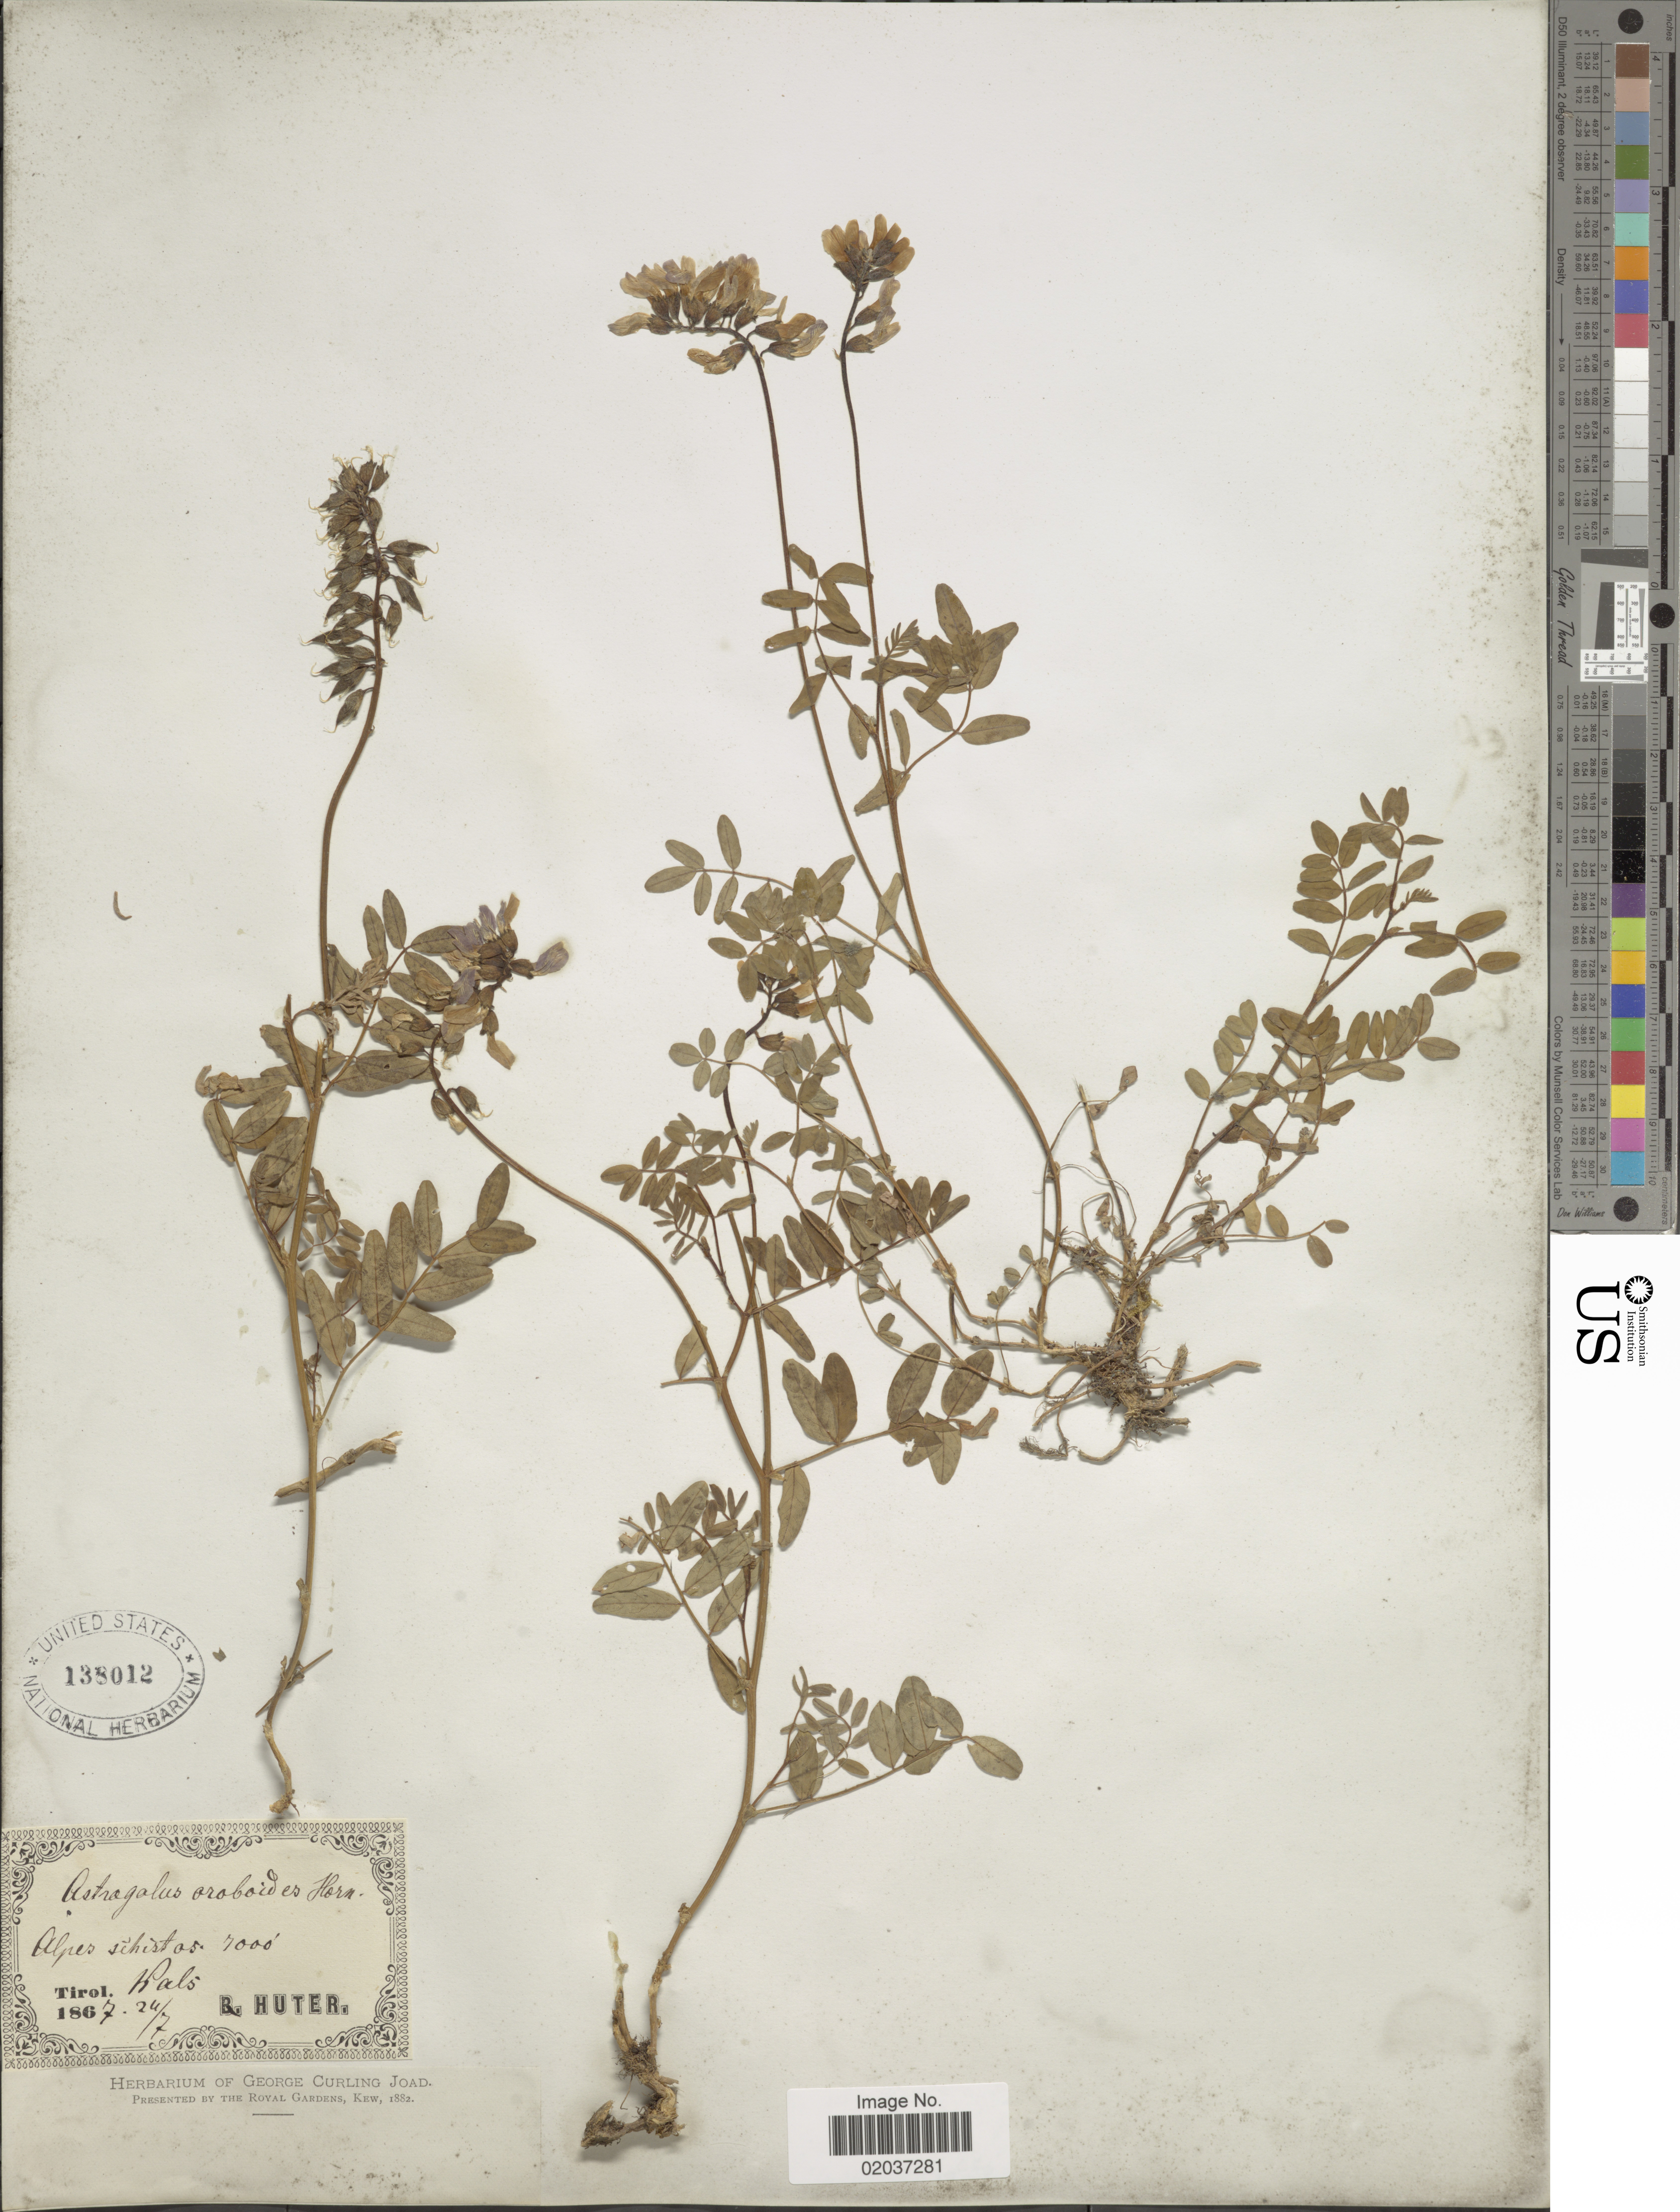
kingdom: Plantae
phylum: Tracheophyta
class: Magnoliopsida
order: Fabales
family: Fabaceae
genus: Astragalus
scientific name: Astragalus oroboides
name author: Hornem.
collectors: R. Huter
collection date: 1867-07-27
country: Austria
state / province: Tirol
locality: Tirol Alpes schistas Kals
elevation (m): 2134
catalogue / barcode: US 138012